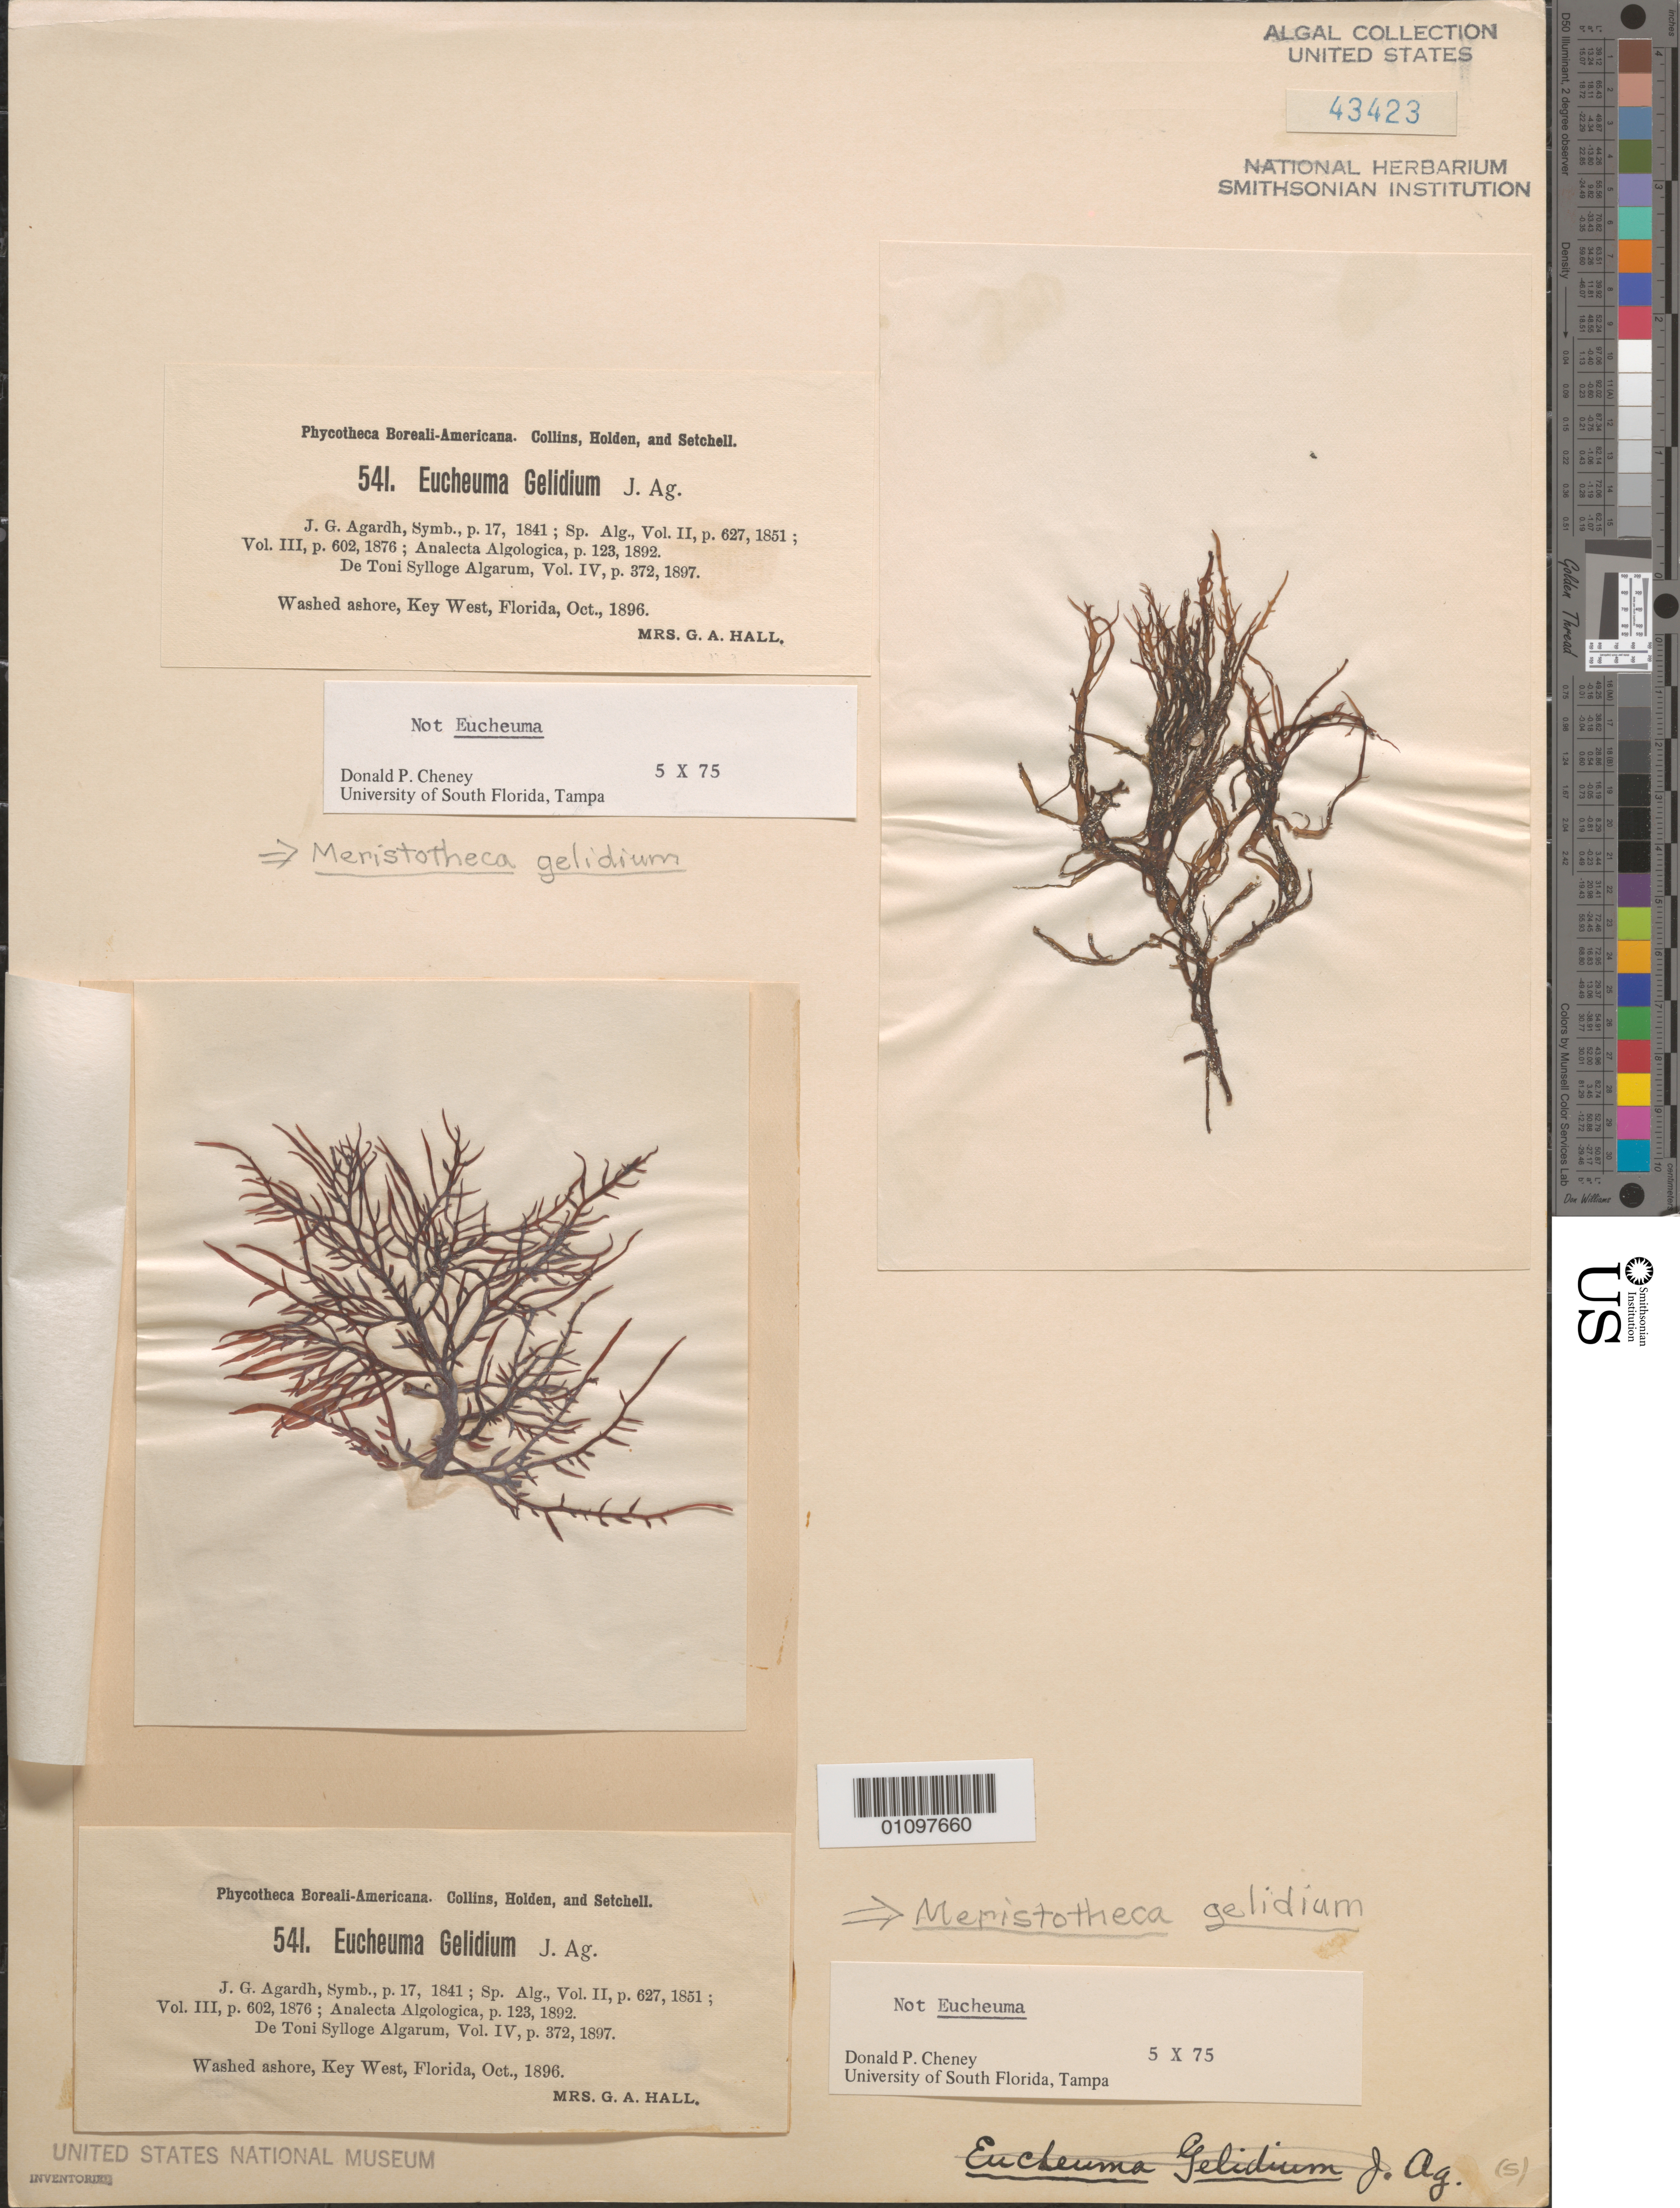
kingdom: Plantae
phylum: Rhodophyta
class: Florideophyceae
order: Gigartinales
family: Solieriaceae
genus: Meristotheca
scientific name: Meristotheca gelidium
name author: (J. Agardh) E.J. Faye & Masuda in E.J. Faye et al.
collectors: Mrs. Hall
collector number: PB-A 541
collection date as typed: Oct 1896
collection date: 1896-10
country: United States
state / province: Florida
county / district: Monroe County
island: Key West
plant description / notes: Collins, Holden & Setchell, Phycotheca Boreali-Americana, as Eucheuma gelidium J. Ag.; D.P. Cheney notation: not Eucheuma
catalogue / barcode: US 43423